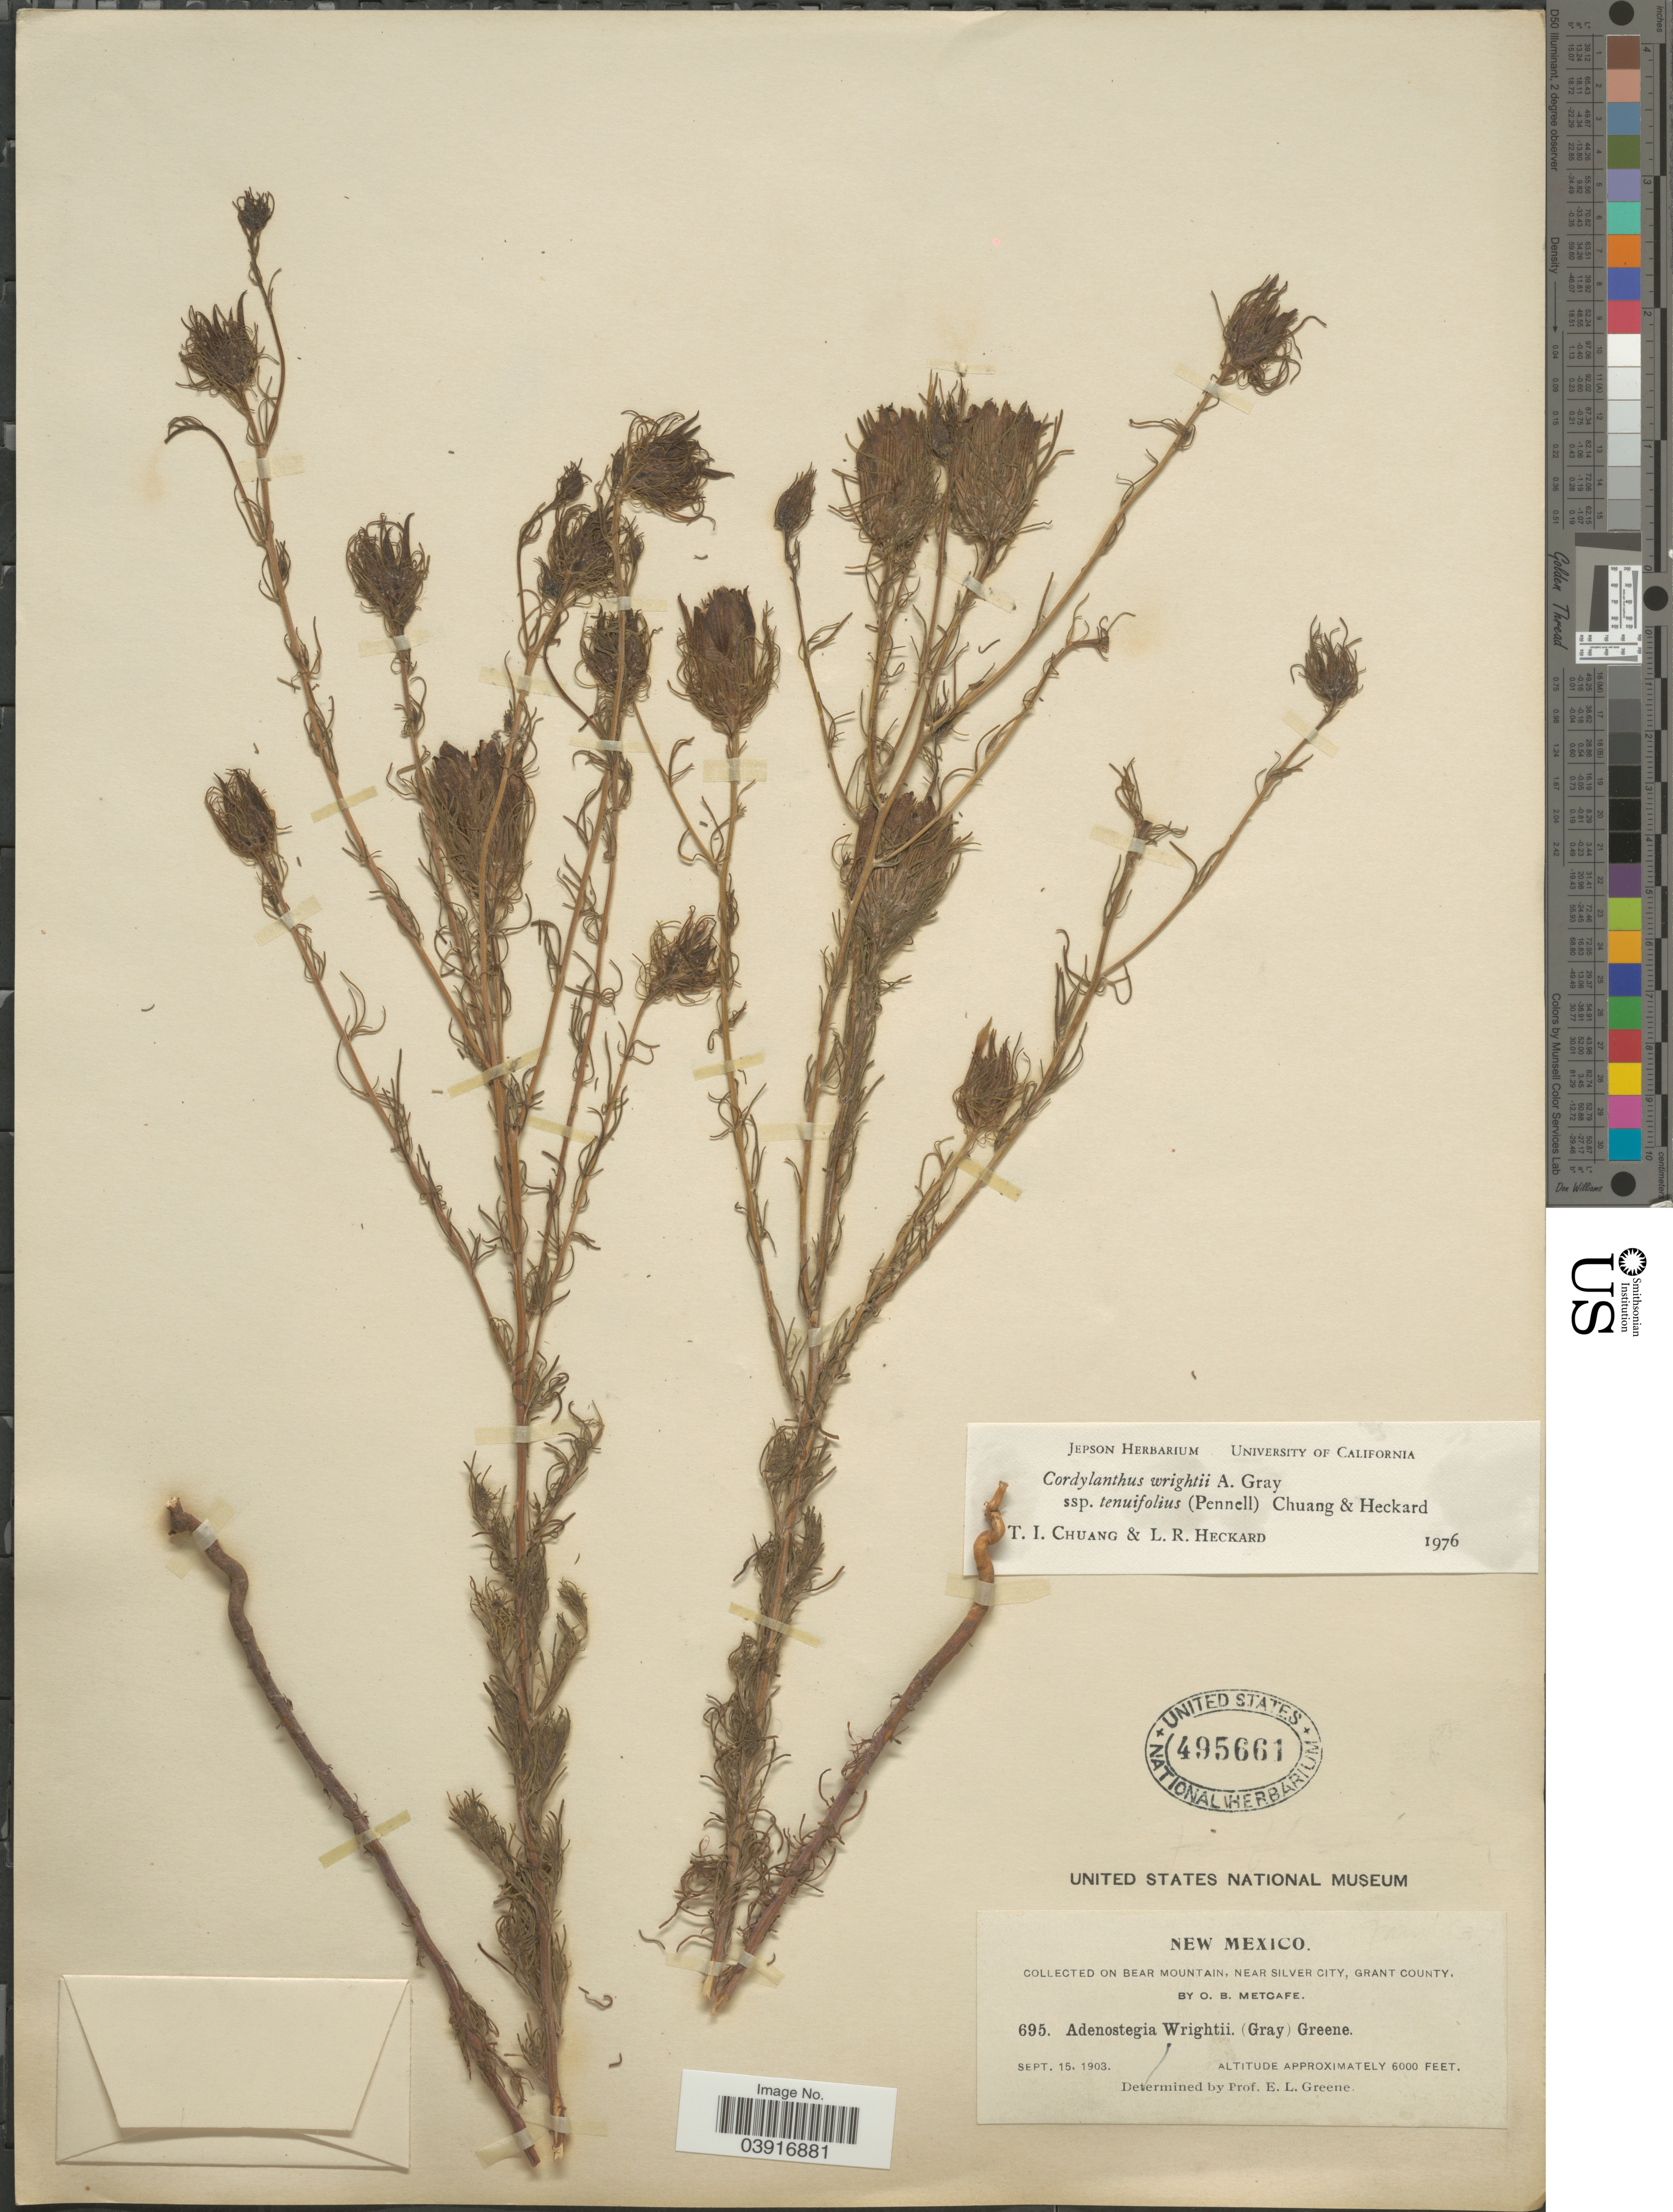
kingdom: Plantae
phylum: Tracheophyta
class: Magnoliopsida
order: Lamiales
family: Orobanchaceae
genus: Cordylanthus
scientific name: Cordylanthus wrightii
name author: A. Gray in Emory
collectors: O. Metcafe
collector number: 695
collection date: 1903-09-15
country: United States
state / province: New Mexico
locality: On Bear Mountain, near Silver City, Grant County.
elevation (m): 1829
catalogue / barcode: US 495661